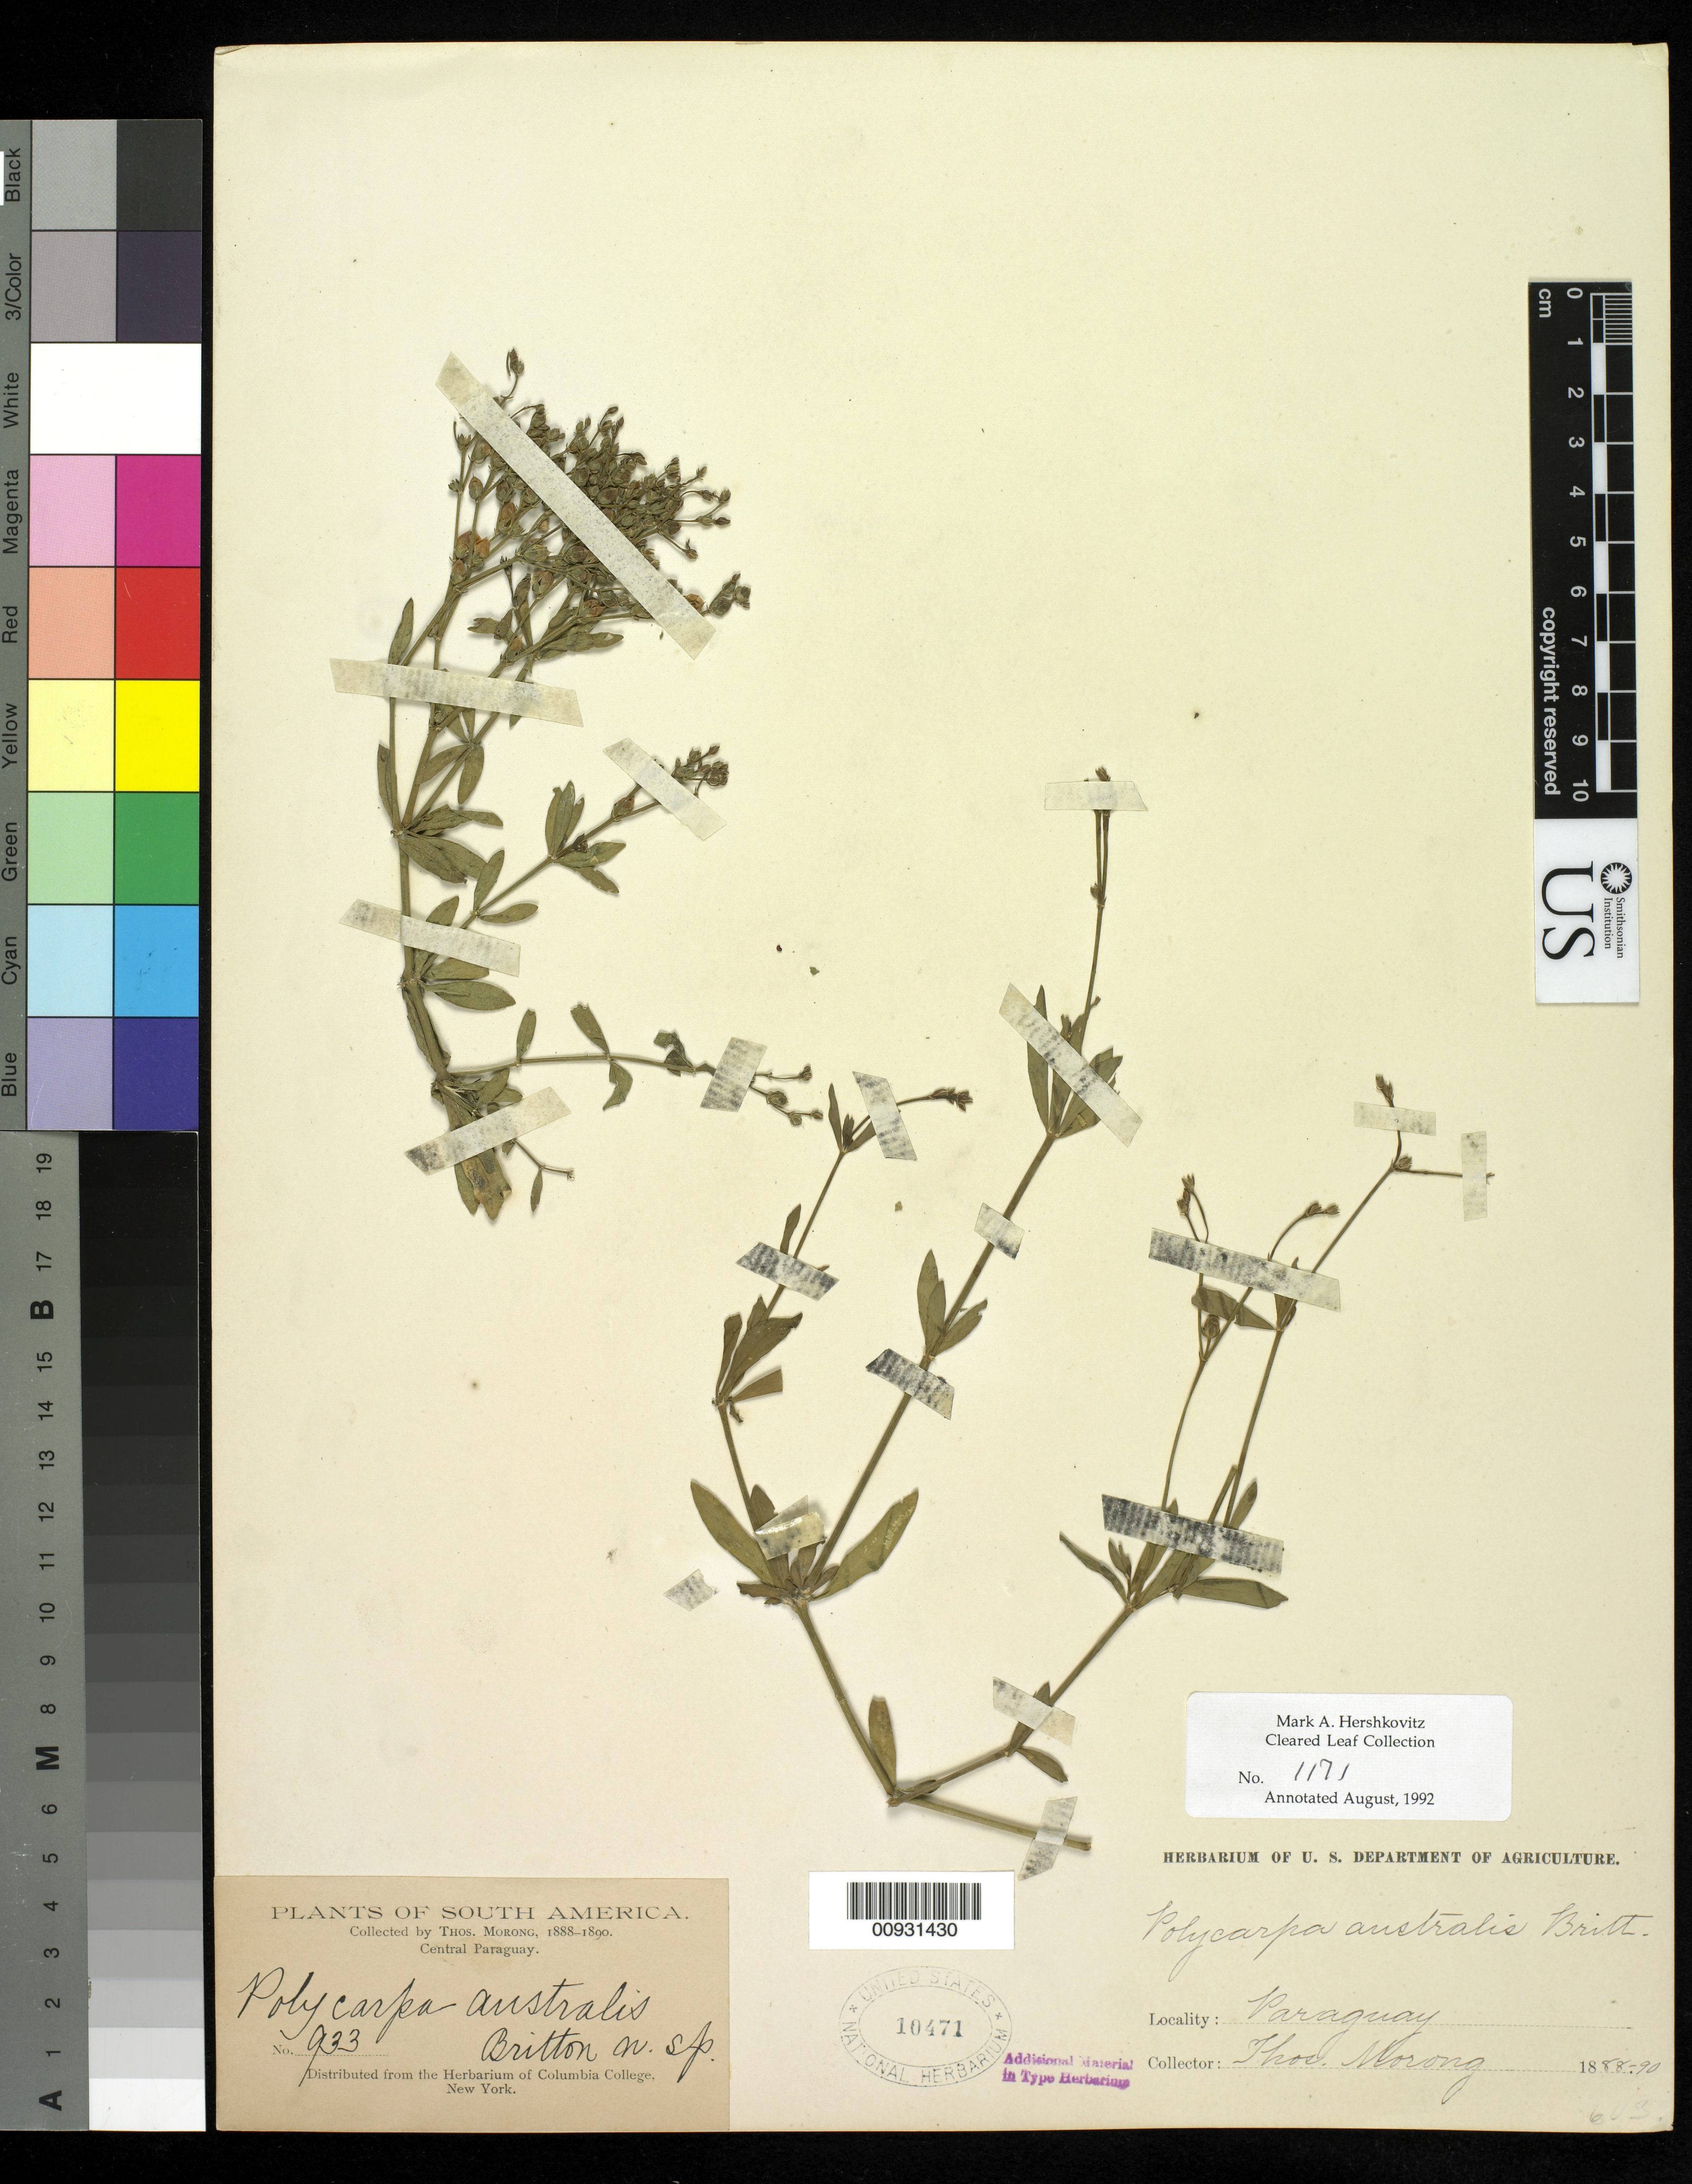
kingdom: Plantae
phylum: Tracheophyta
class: Magnoliopsida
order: Caryophyllales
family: Caryophyllaceae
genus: Polycarpon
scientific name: Polycarpon australis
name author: Britton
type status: Isotype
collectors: T. Morong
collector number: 933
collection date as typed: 1888 to -- --- 1890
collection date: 1888/1890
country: Paraguay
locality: Central Paraguay.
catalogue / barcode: US 10471